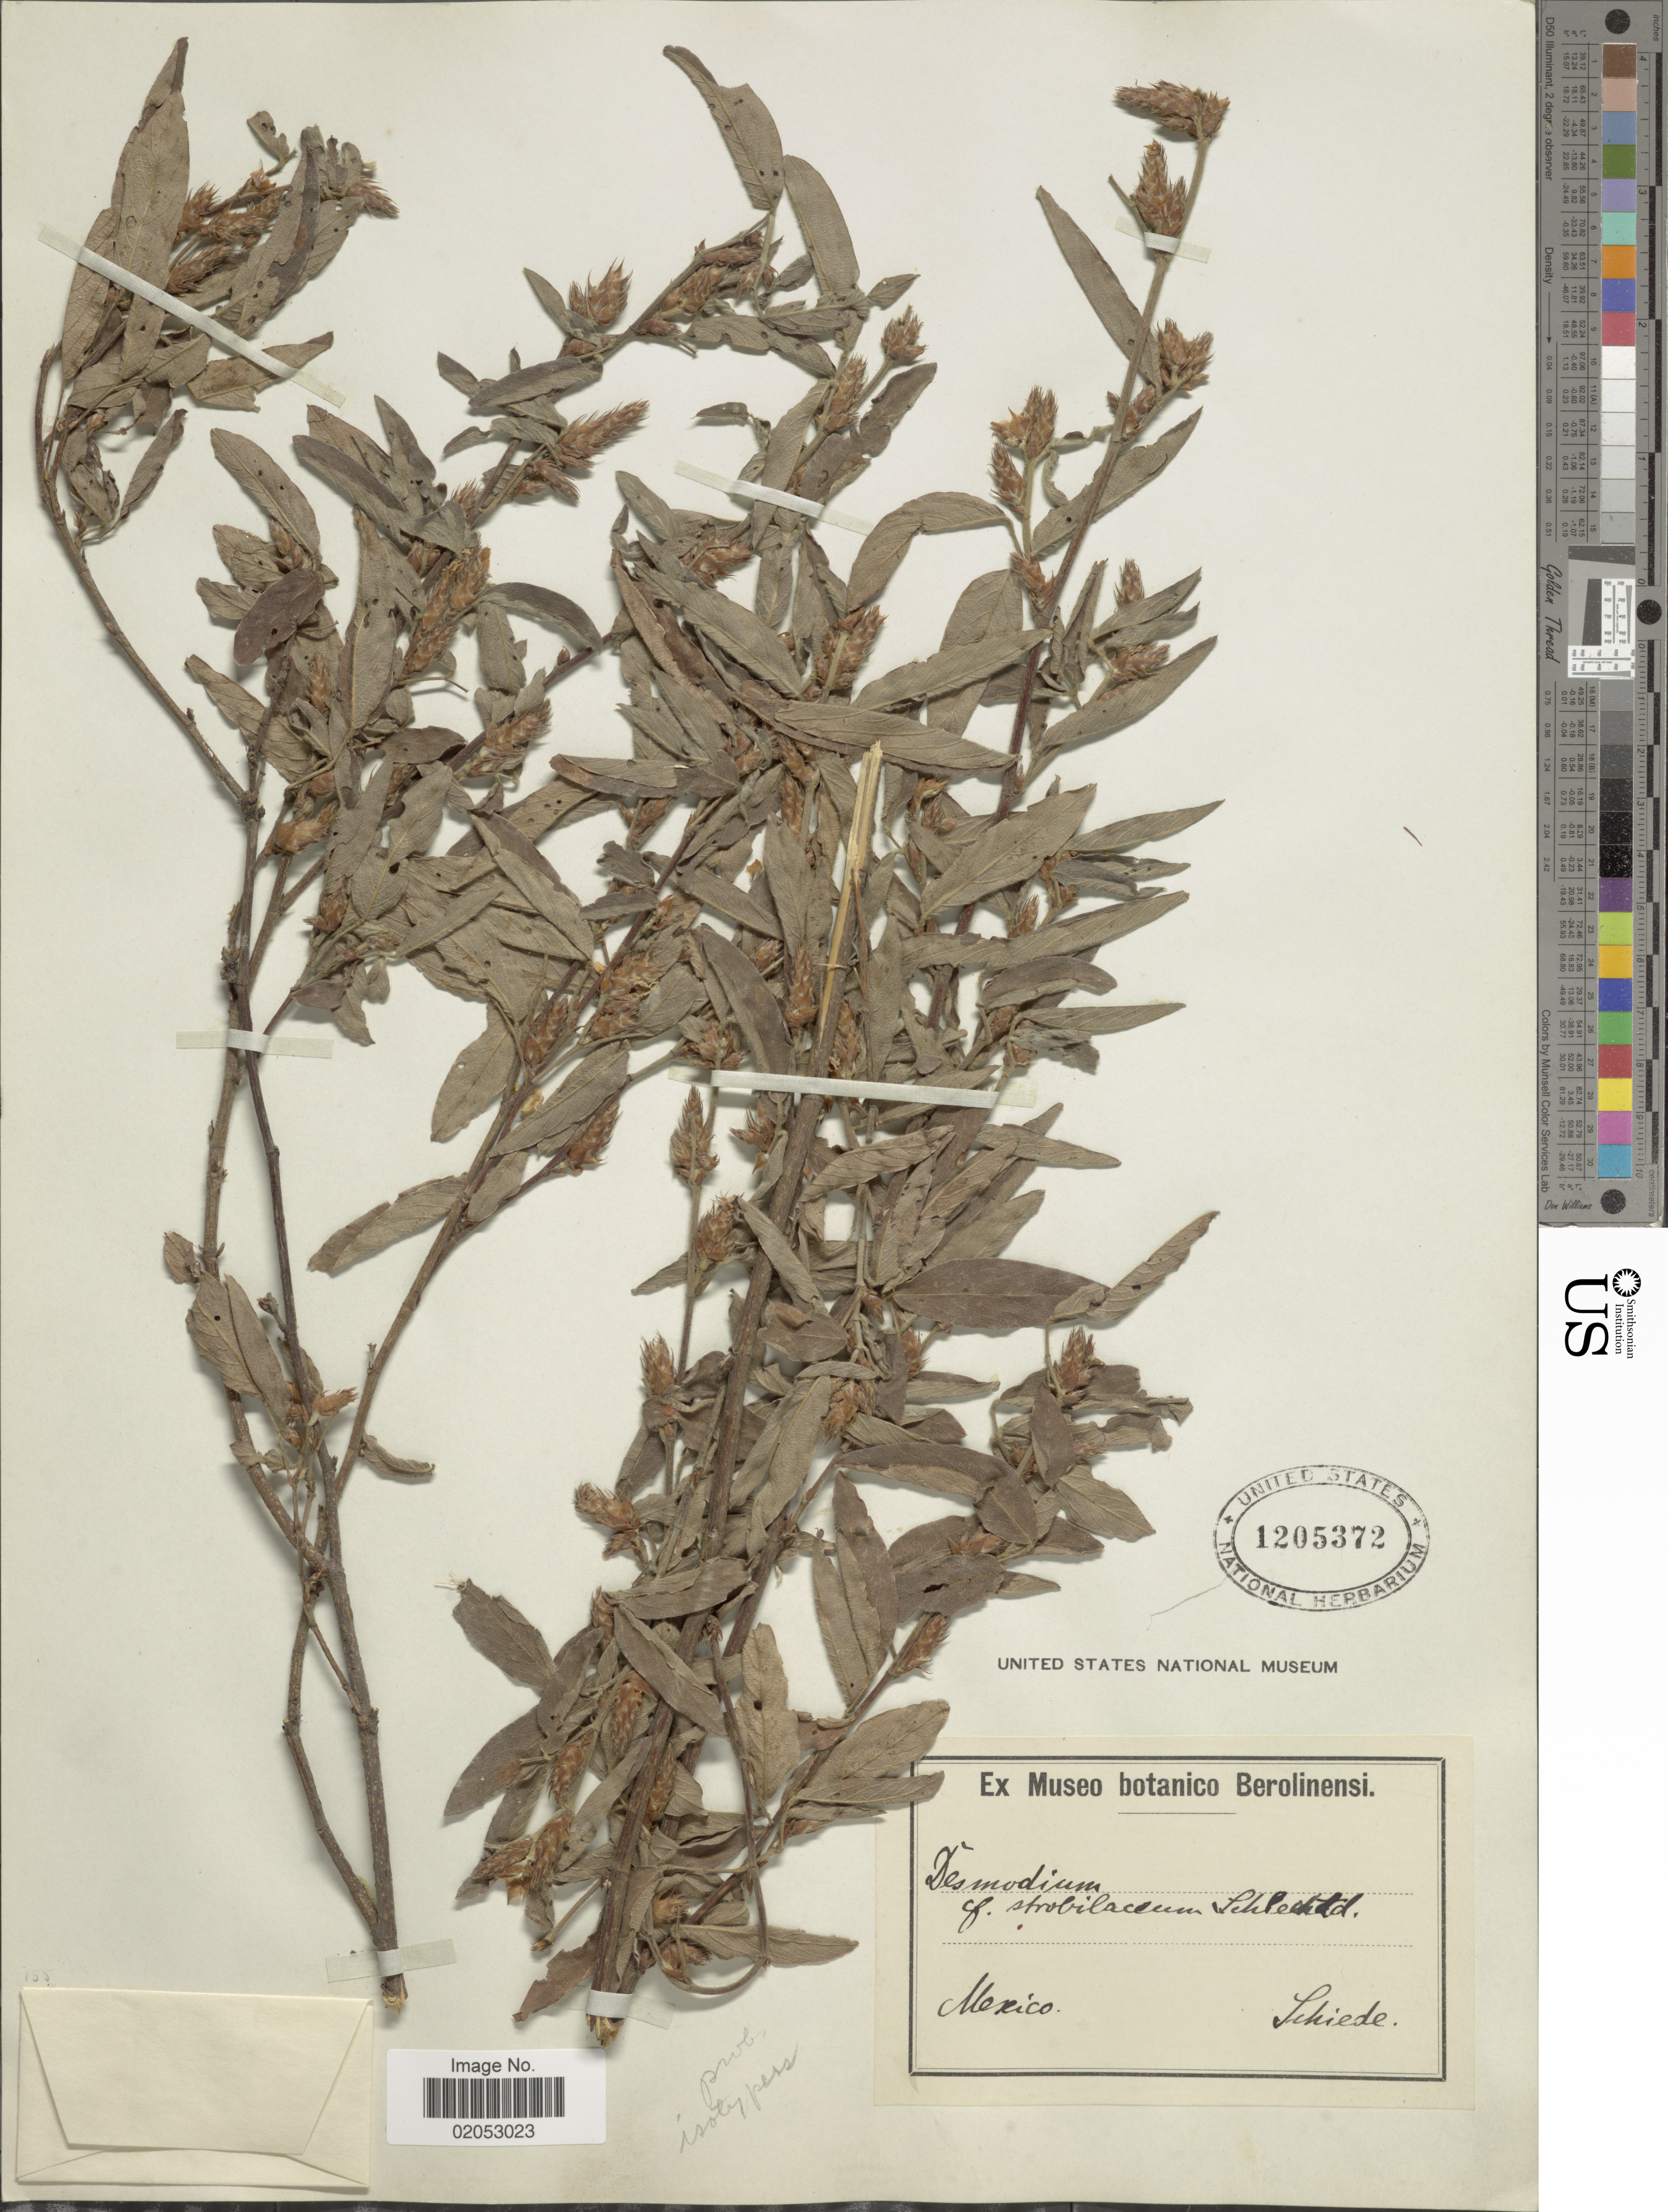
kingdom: Plantae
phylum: Tracheophyta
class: Magnoliopsida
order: Fabales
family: Fabaceae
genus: Desmodium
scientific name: Desmodium strobilaceum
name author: Schltdl.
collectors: Schiede, --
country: Mexico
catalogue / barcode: US 1205372